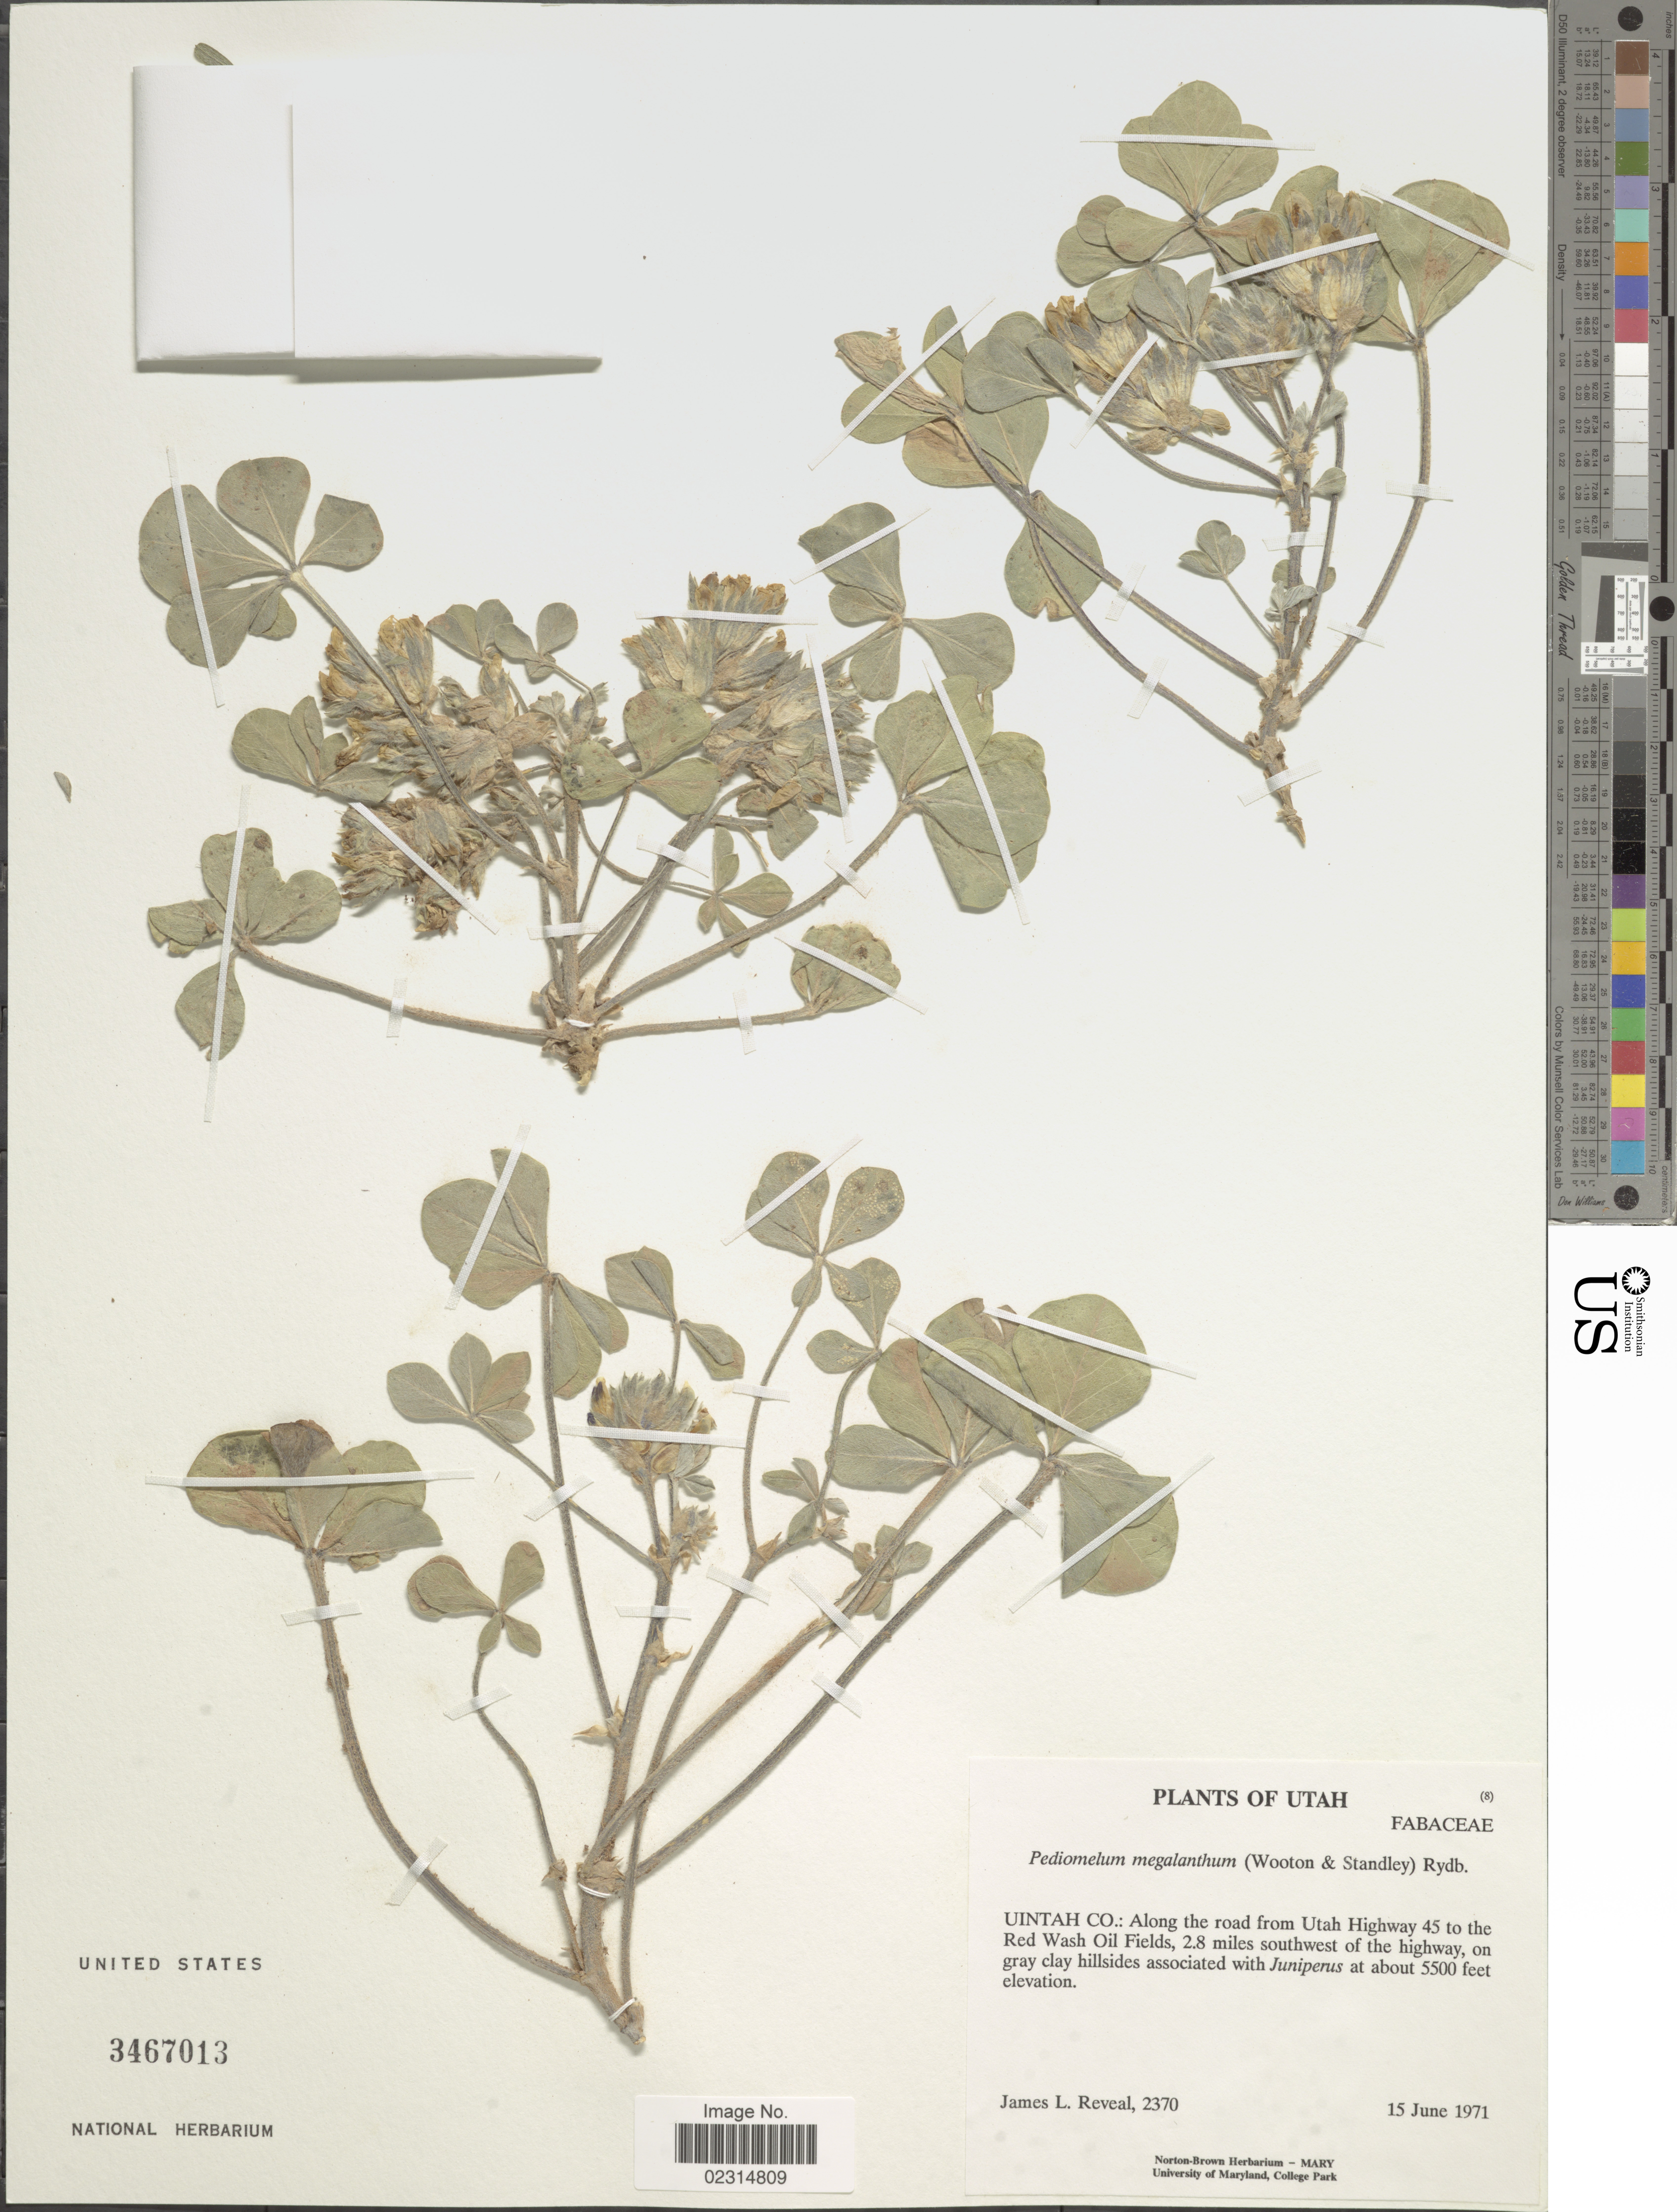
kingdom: Plantae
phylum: Tracheophyta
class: Magnoliopsida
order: Fabales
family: Fabaceae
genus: Pediomelum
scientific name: Pediomelum megalanthum var. epipsilum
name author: (Barneby) J.W. Grimes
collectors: J. L. Reveal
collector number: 2370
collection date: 1971-06-15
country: United States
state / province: Utah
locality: Uintah Co: Along the road from Utah Highway 45 to the Red Wash Oil Fields, 2.8 miles southwest of the highway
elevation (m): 1676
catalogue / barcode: US 3467013